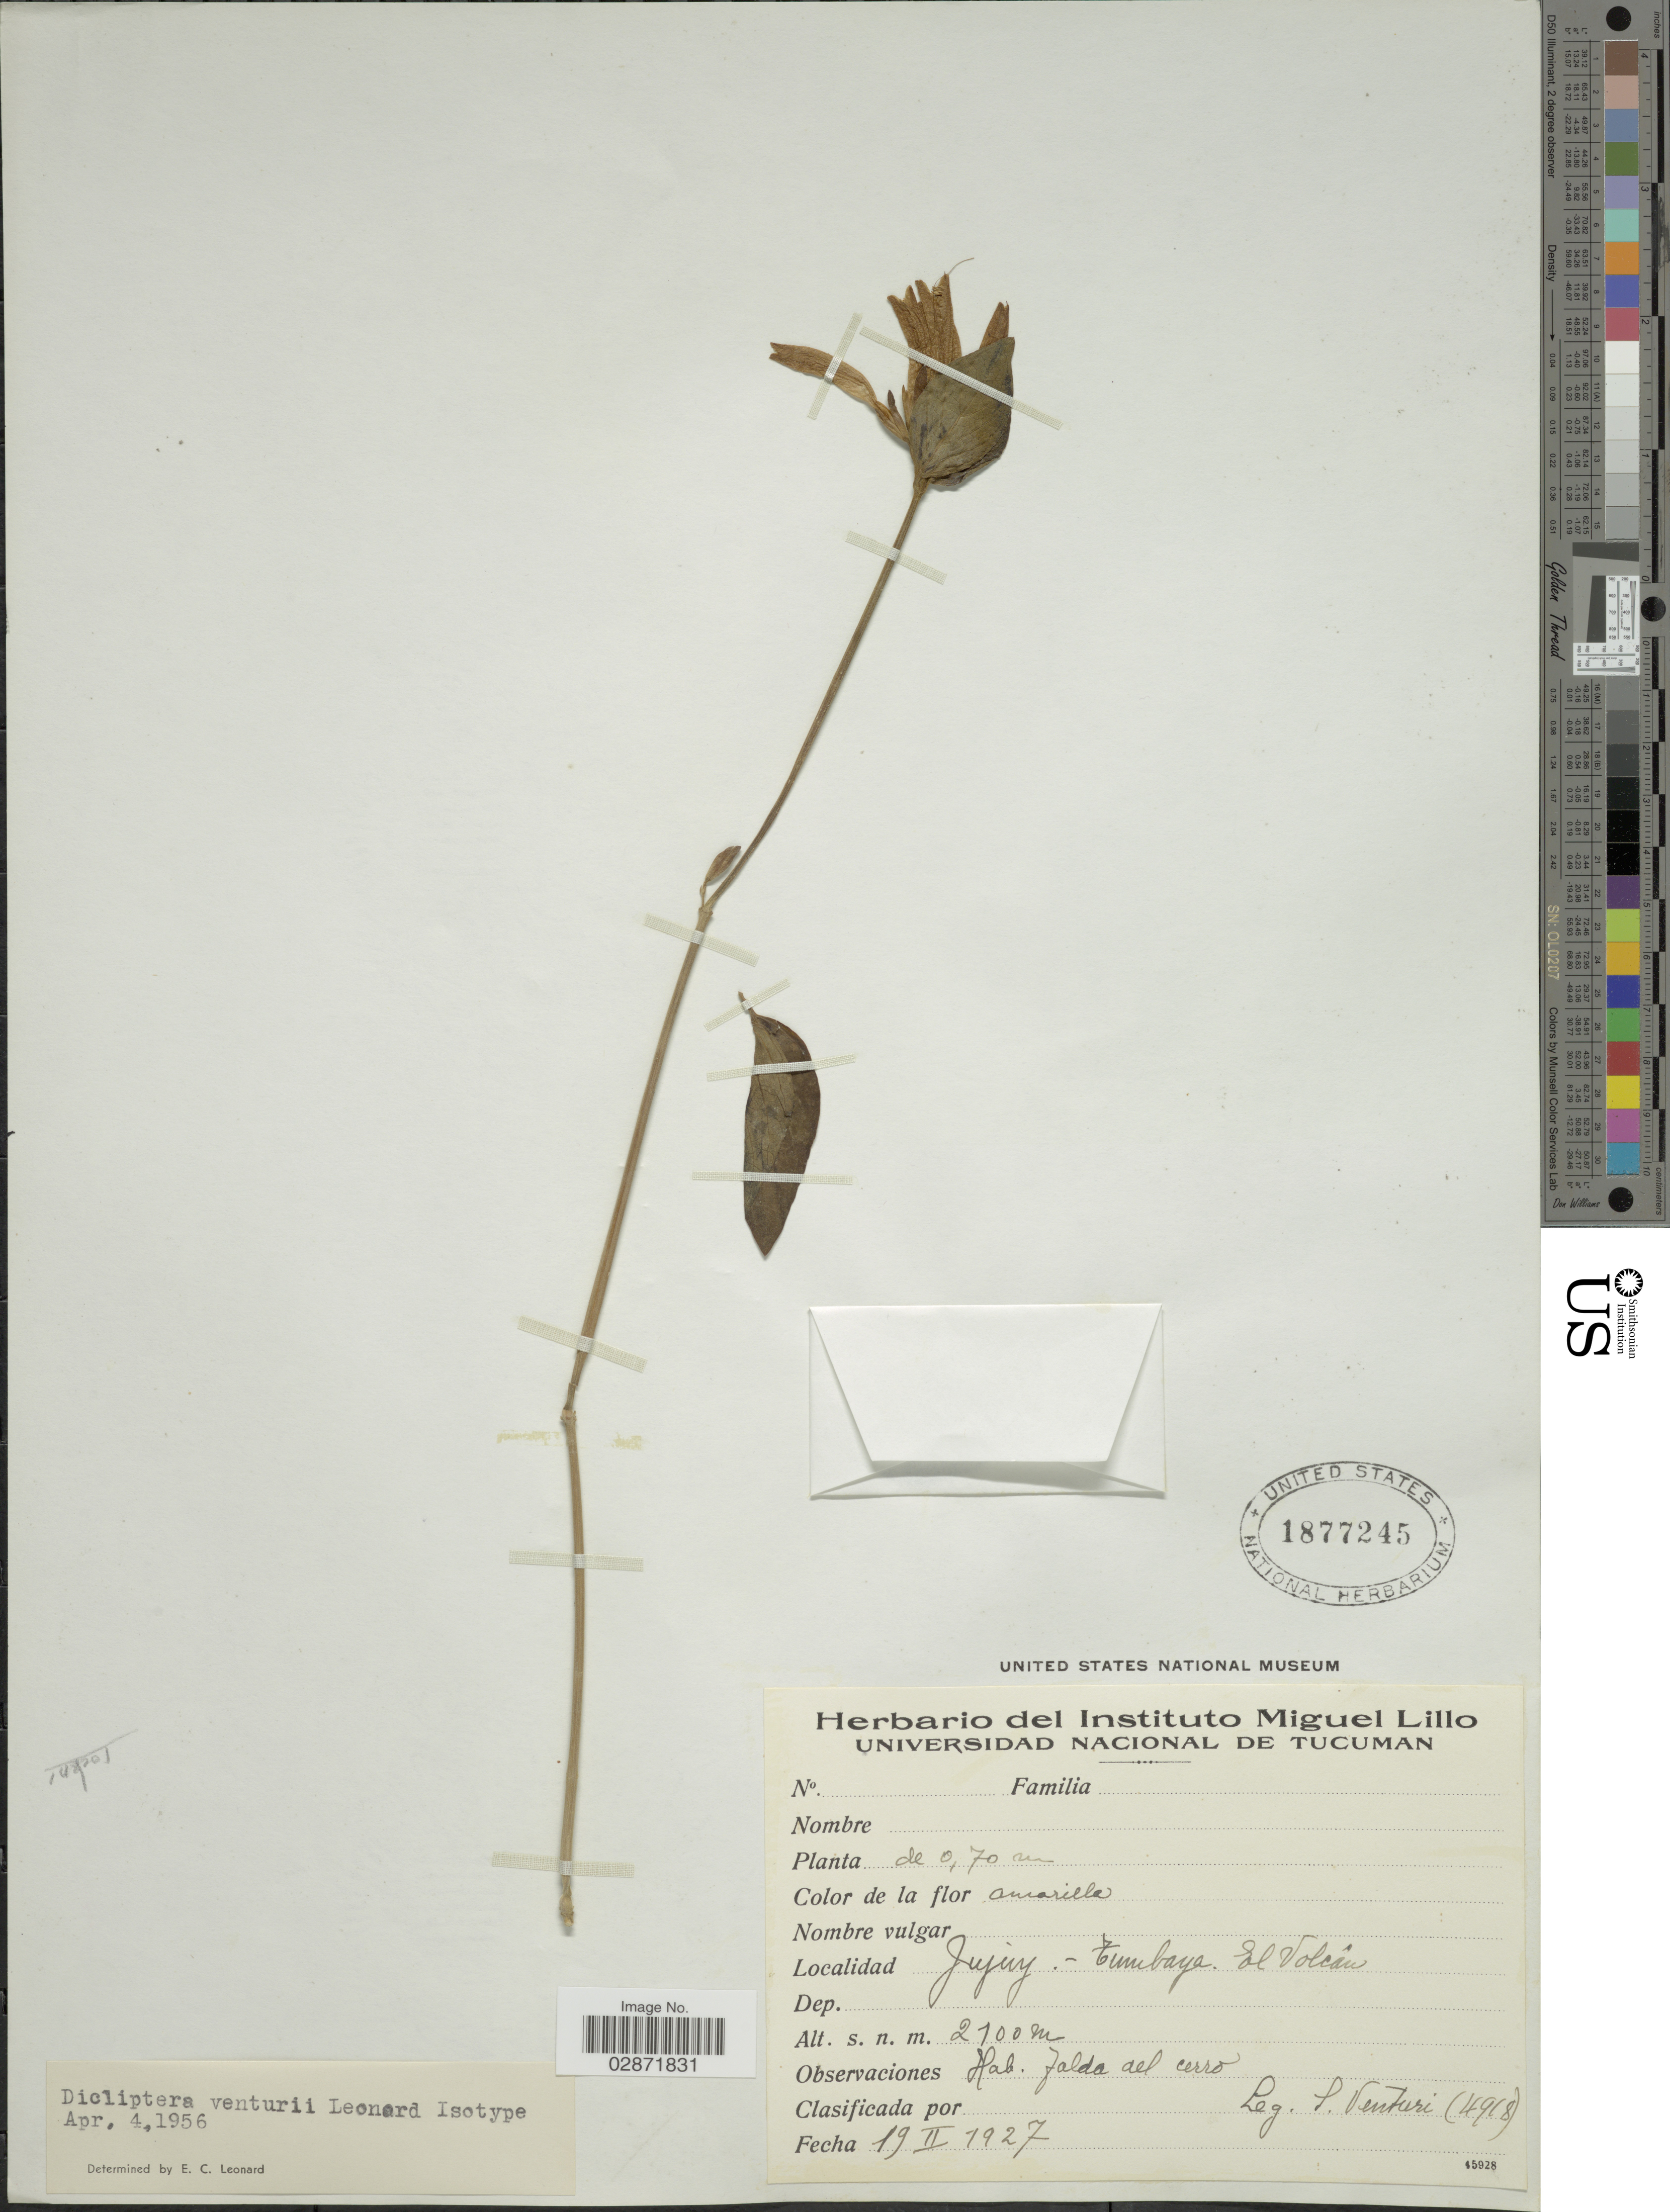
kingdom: Plantae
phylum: Tracheophyta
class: Magnoliopsida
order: Lamiales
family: Acanthaceae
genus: Dicliptera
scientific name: Dicliptera cabrerae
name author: C. Ezcurra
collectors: S. Venturi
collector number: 4918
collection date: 1927-02-19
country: Argentina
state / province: Jujuy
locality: Jujuy - Tumbaya, El Volcán.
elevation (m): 2100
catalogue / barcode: US 1877245